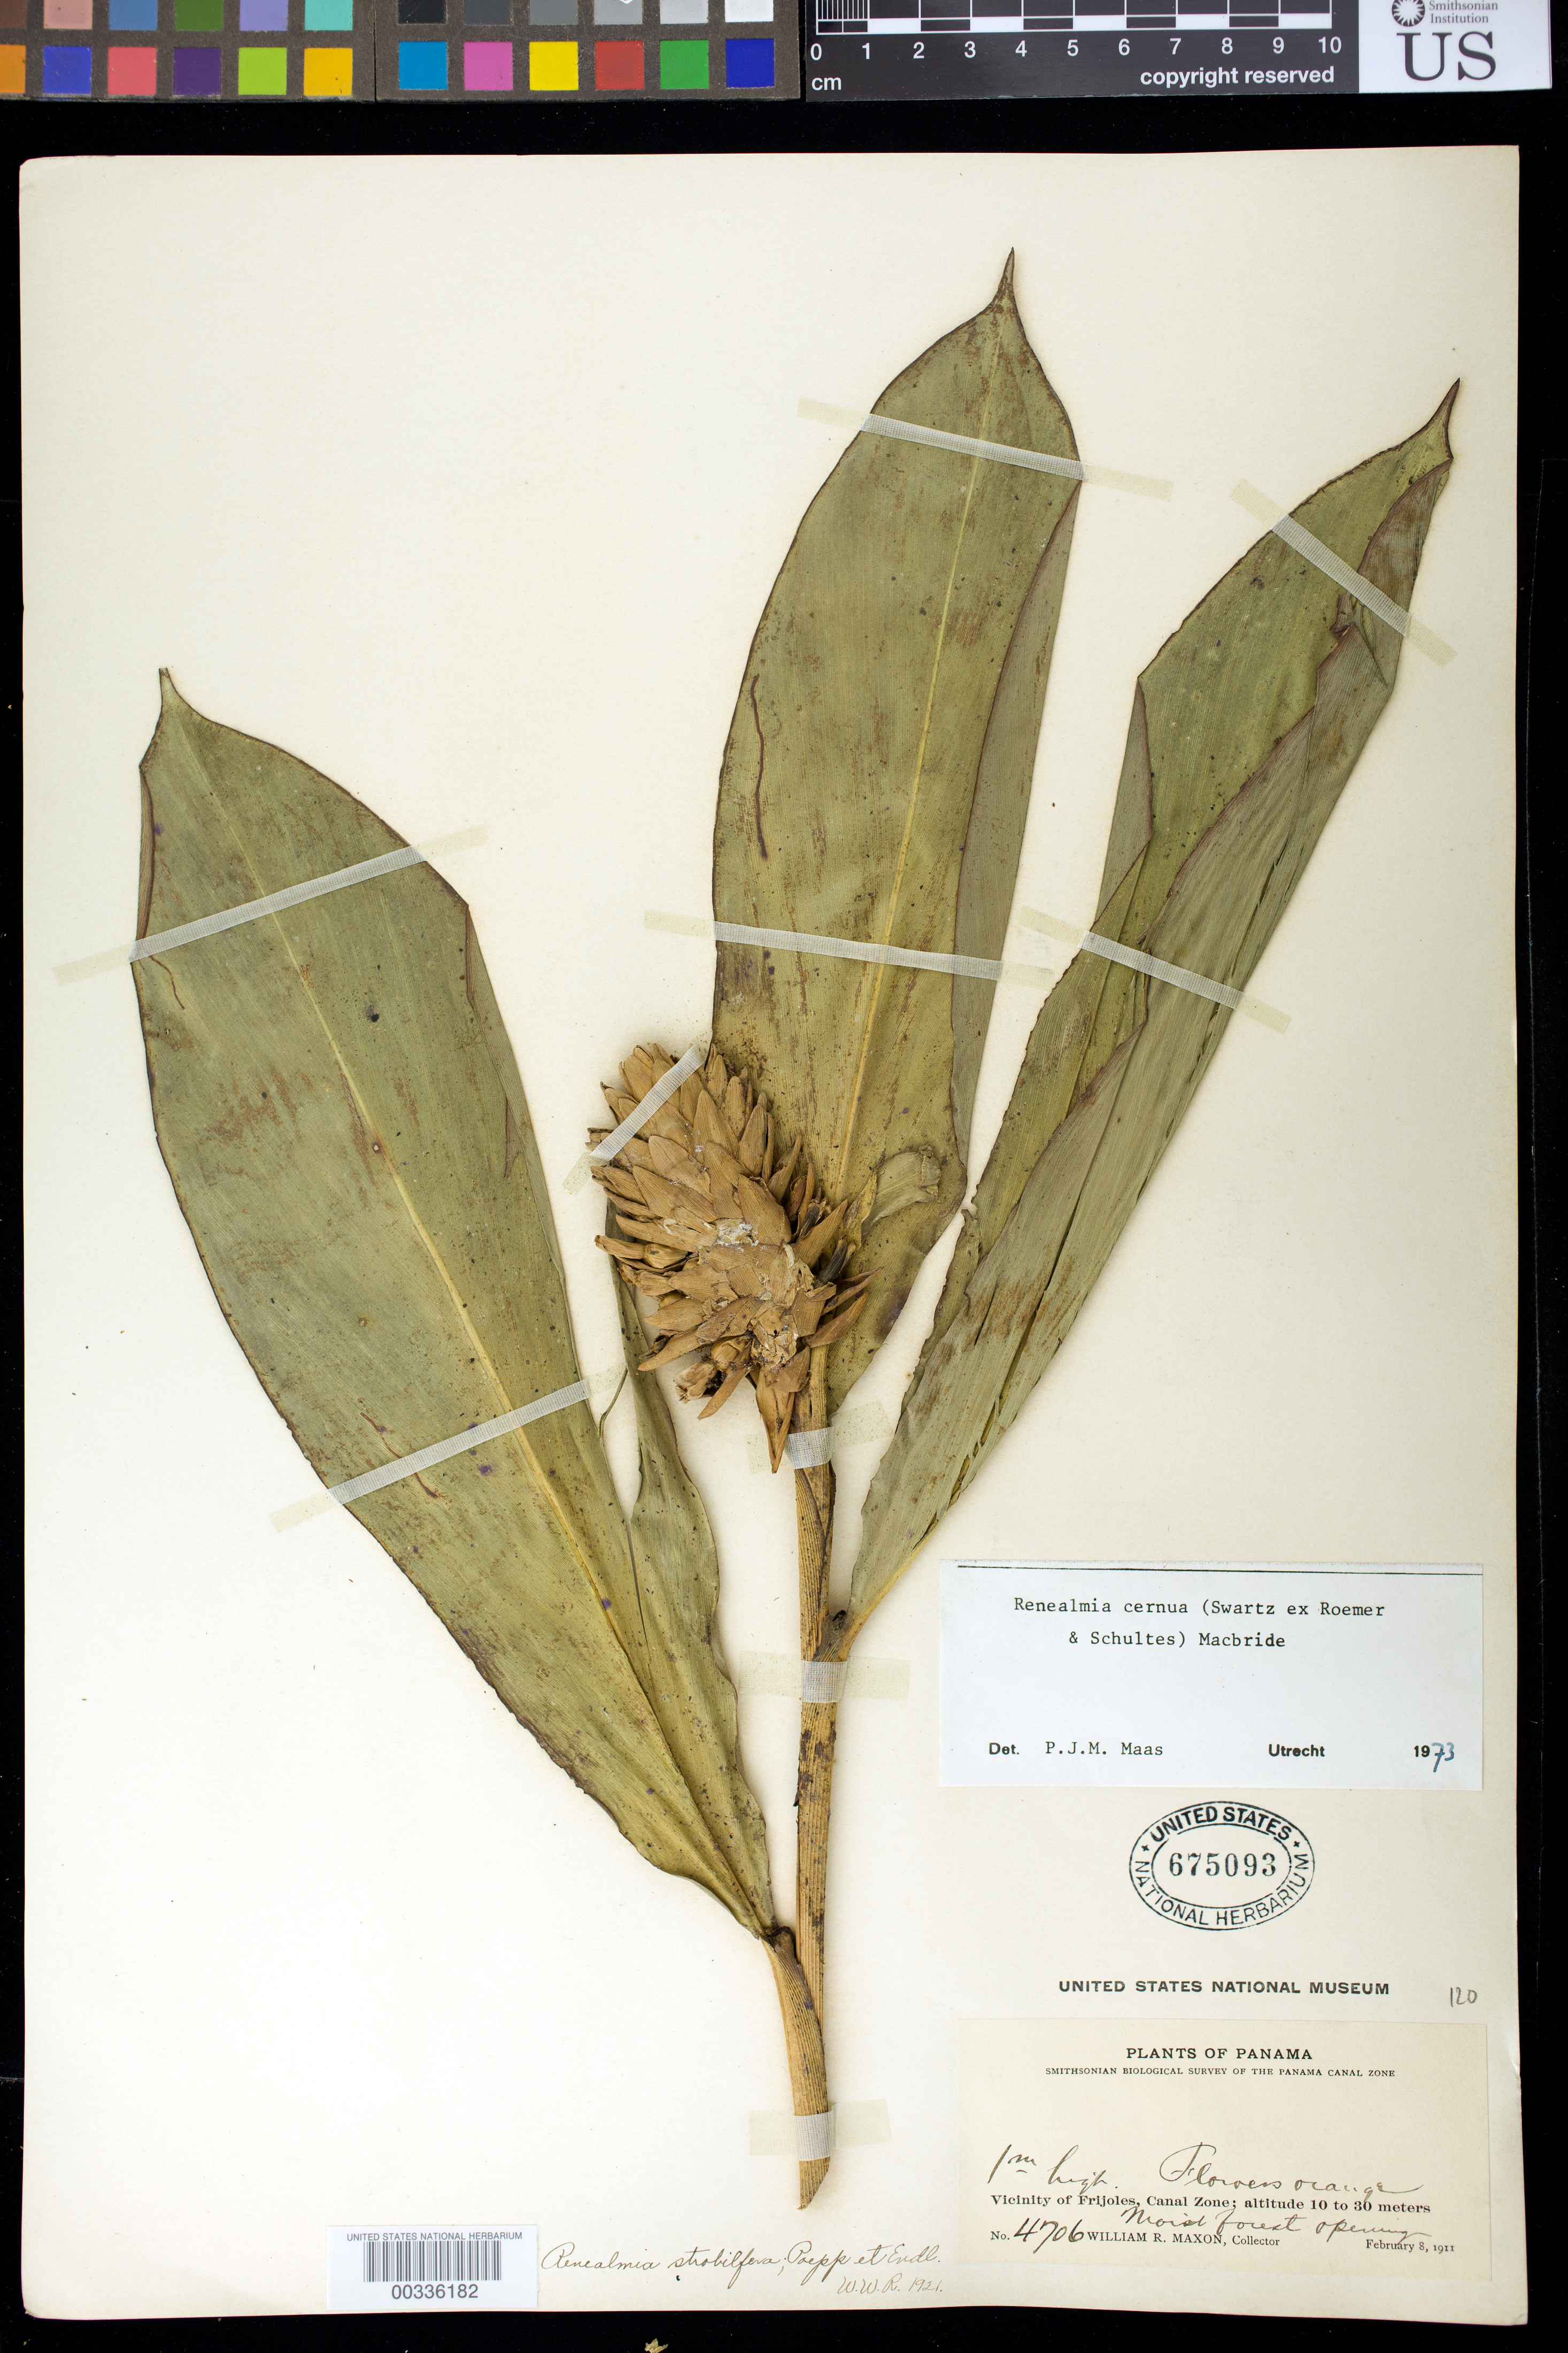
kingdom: Plantae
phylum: Tracheophyta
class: Liliopsida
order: Zingiberales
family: Zingiberaceae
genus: Renealmia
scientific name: Renealmia cernua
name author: (Sw. ex Roem. & Schult.) J.F. Macbr.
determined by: Maas, Paul J. M.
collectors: W. R. Maxon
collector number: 4706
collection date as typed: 08 Feb 1911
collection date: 1911-02-08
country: Panama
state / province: Colón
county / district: Canal Zone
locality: Vicinity of Frijoles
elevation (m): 10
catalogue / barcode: US 675093